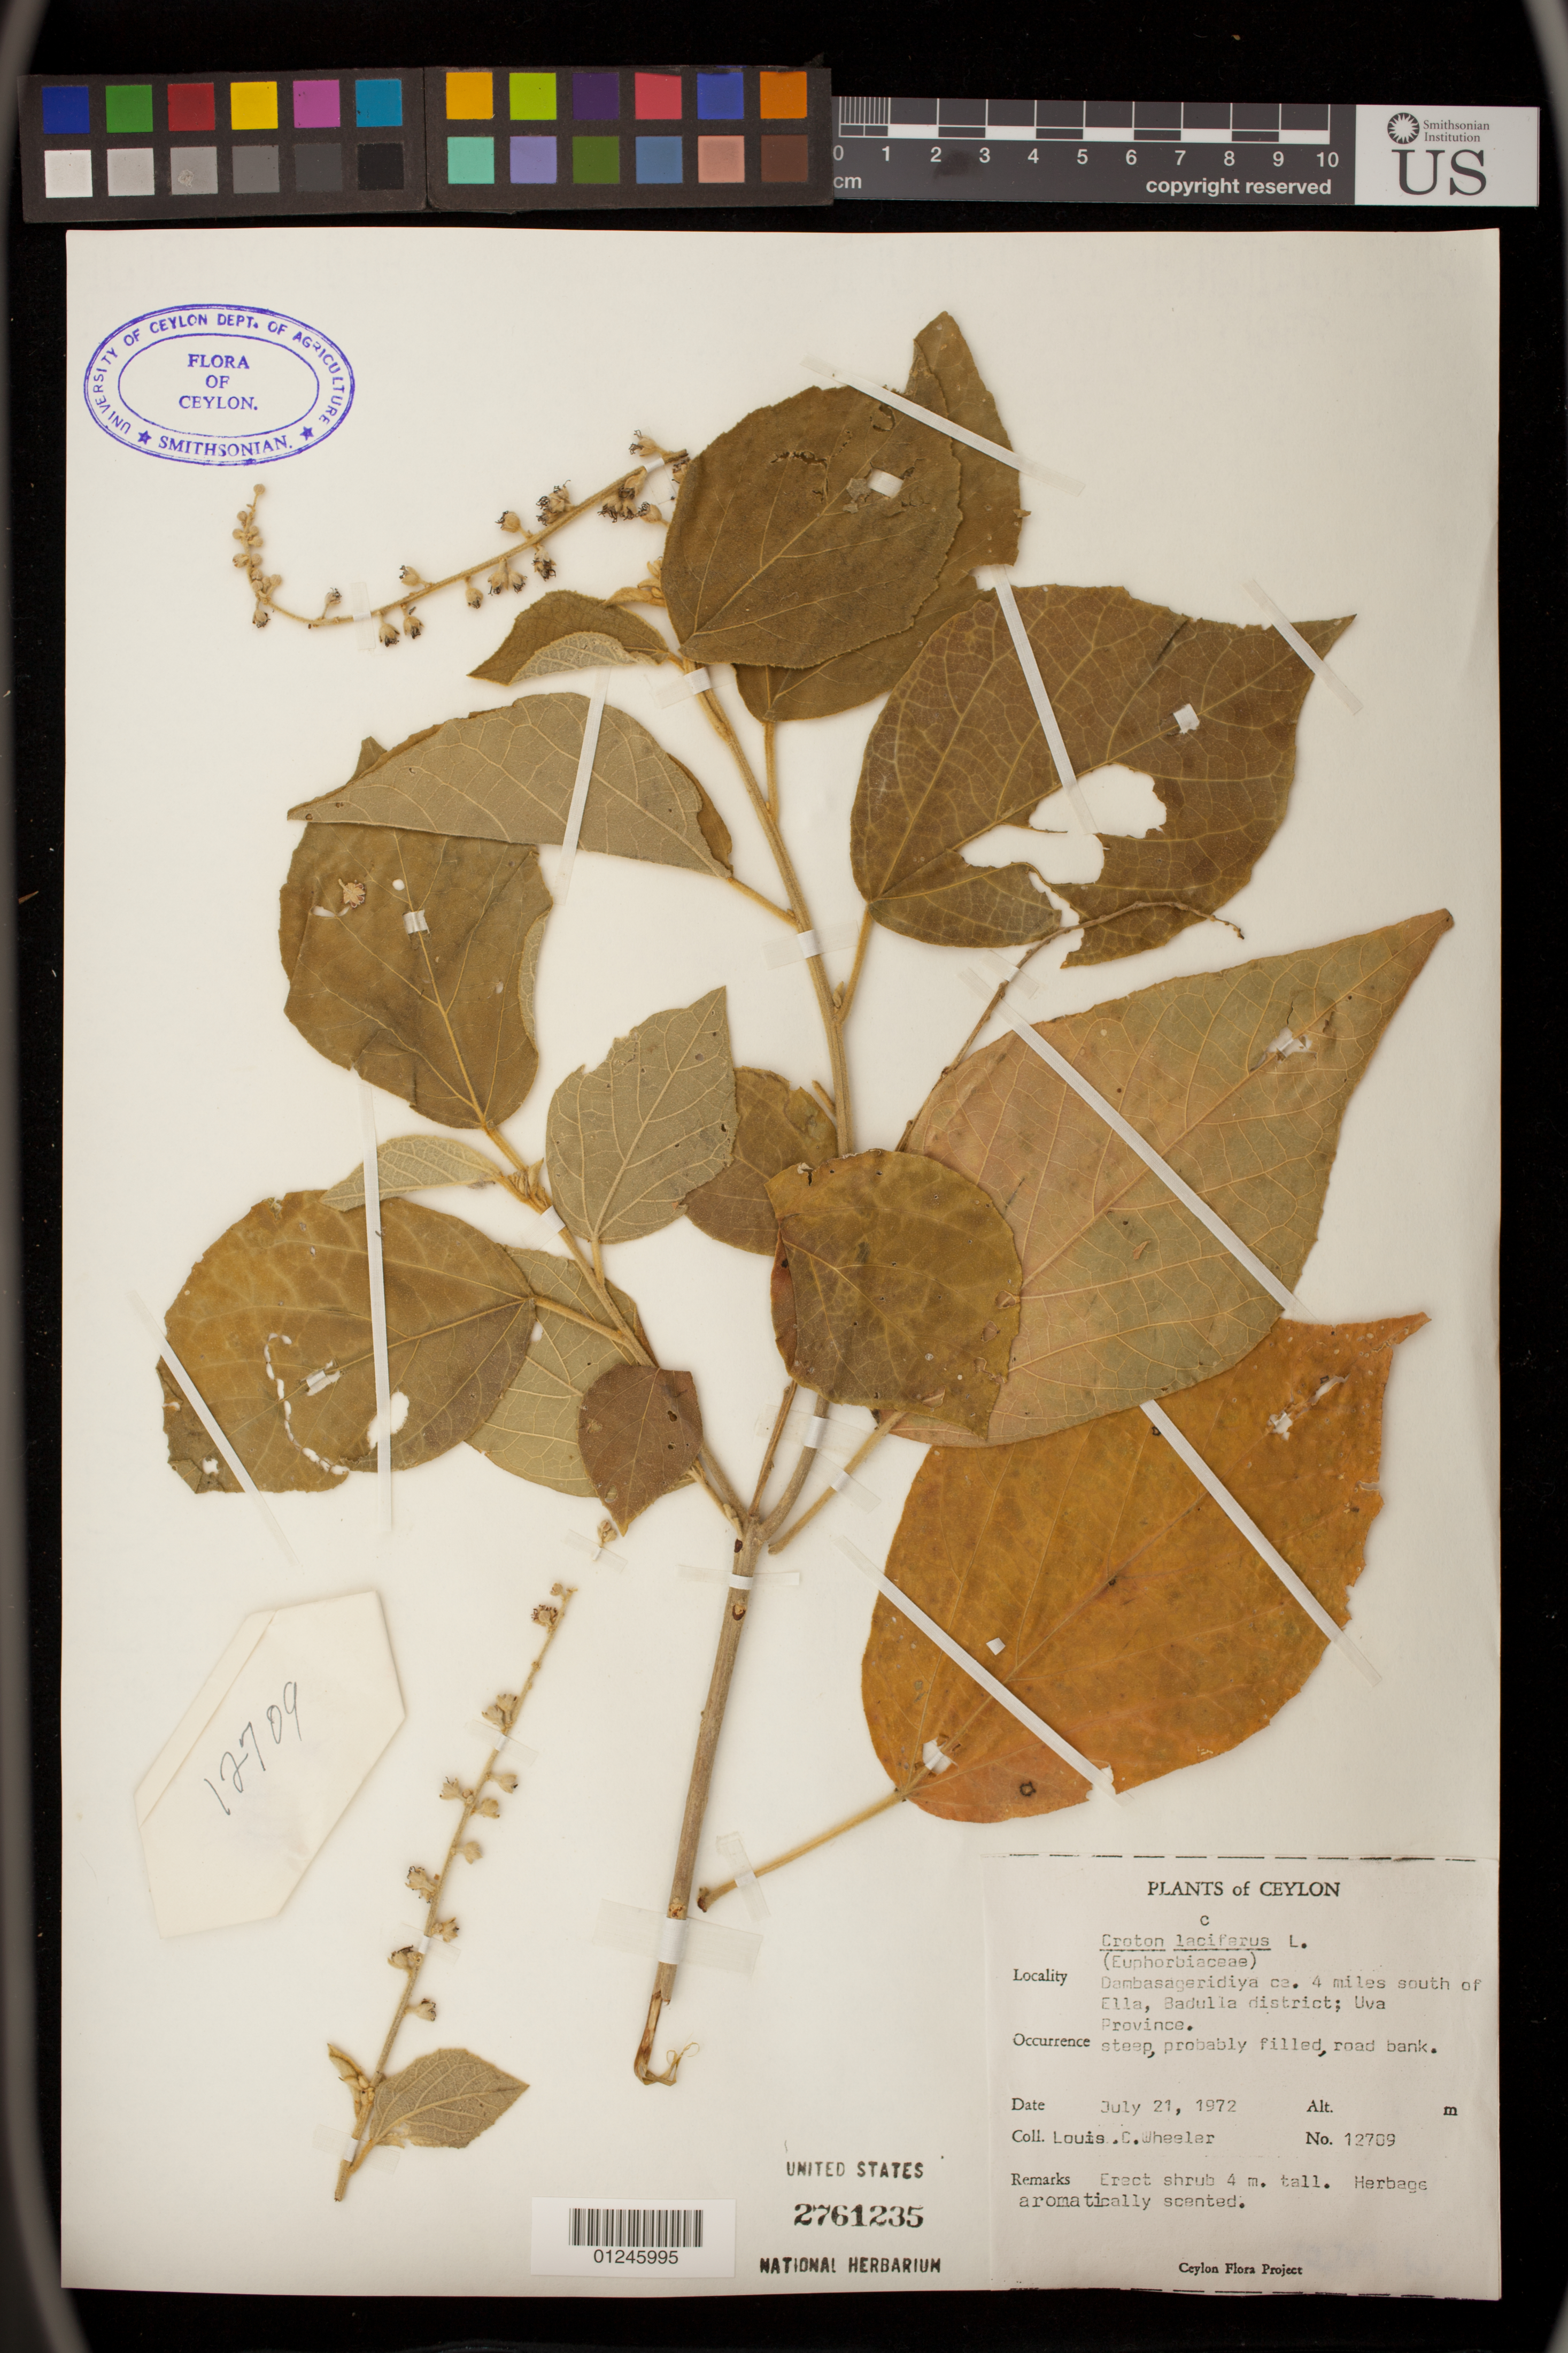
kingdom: Plantae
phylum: Tracheophyta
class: Magnoliopsida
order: Malpighiales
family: Euphorbiaceae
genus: Croton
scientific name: Croton lacciferus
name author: Blanco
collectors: L. C. Wheeler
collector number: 12709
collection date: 1972-07-21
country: Sri Lanka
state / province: Uva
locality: steep, probably filled, road bank.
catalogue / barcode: US 2761235